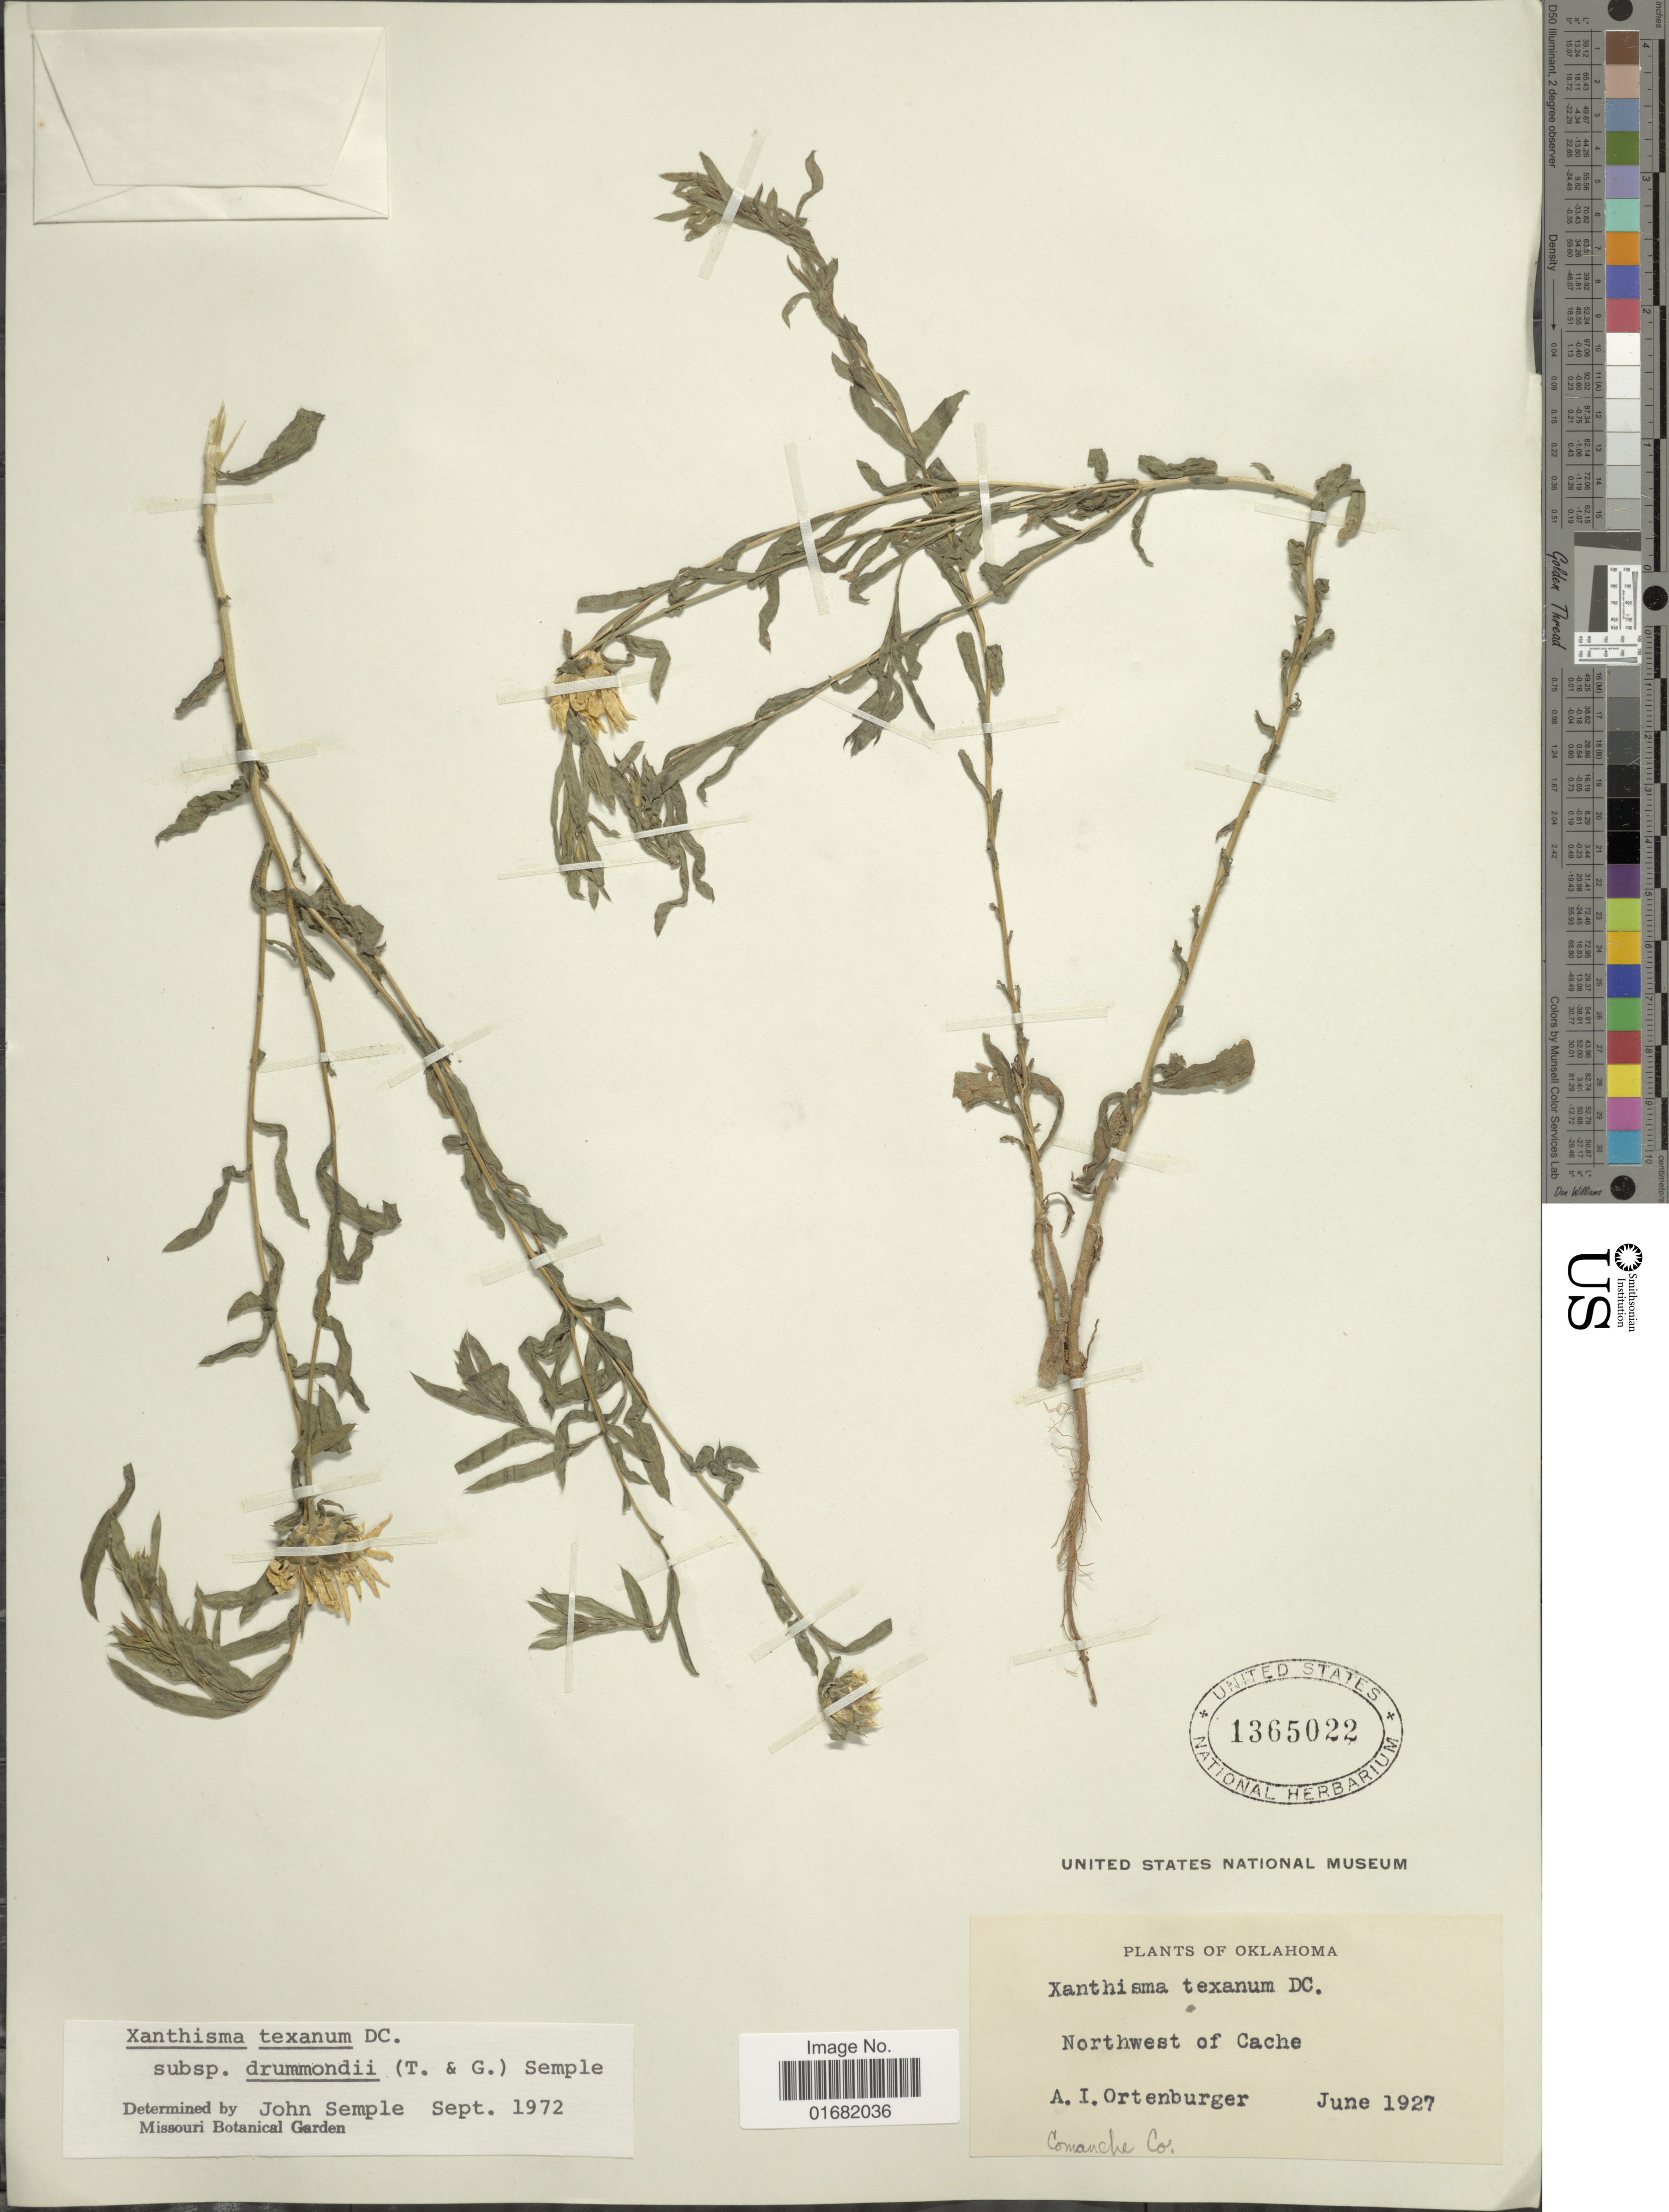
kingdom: Plantae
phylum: Tracheophyta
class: Magnoliopsida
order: Asterales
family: Asteraceae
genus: Xanthisma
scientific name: Xanthisma texanum subsp. drummondii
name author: (Torr. & A. Gray) Semple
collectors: A. Ortenburger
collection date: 1927-06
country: United States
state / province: Oklahoma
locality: Northwest of Cache. Comanche Co.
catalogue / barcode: US 1365022